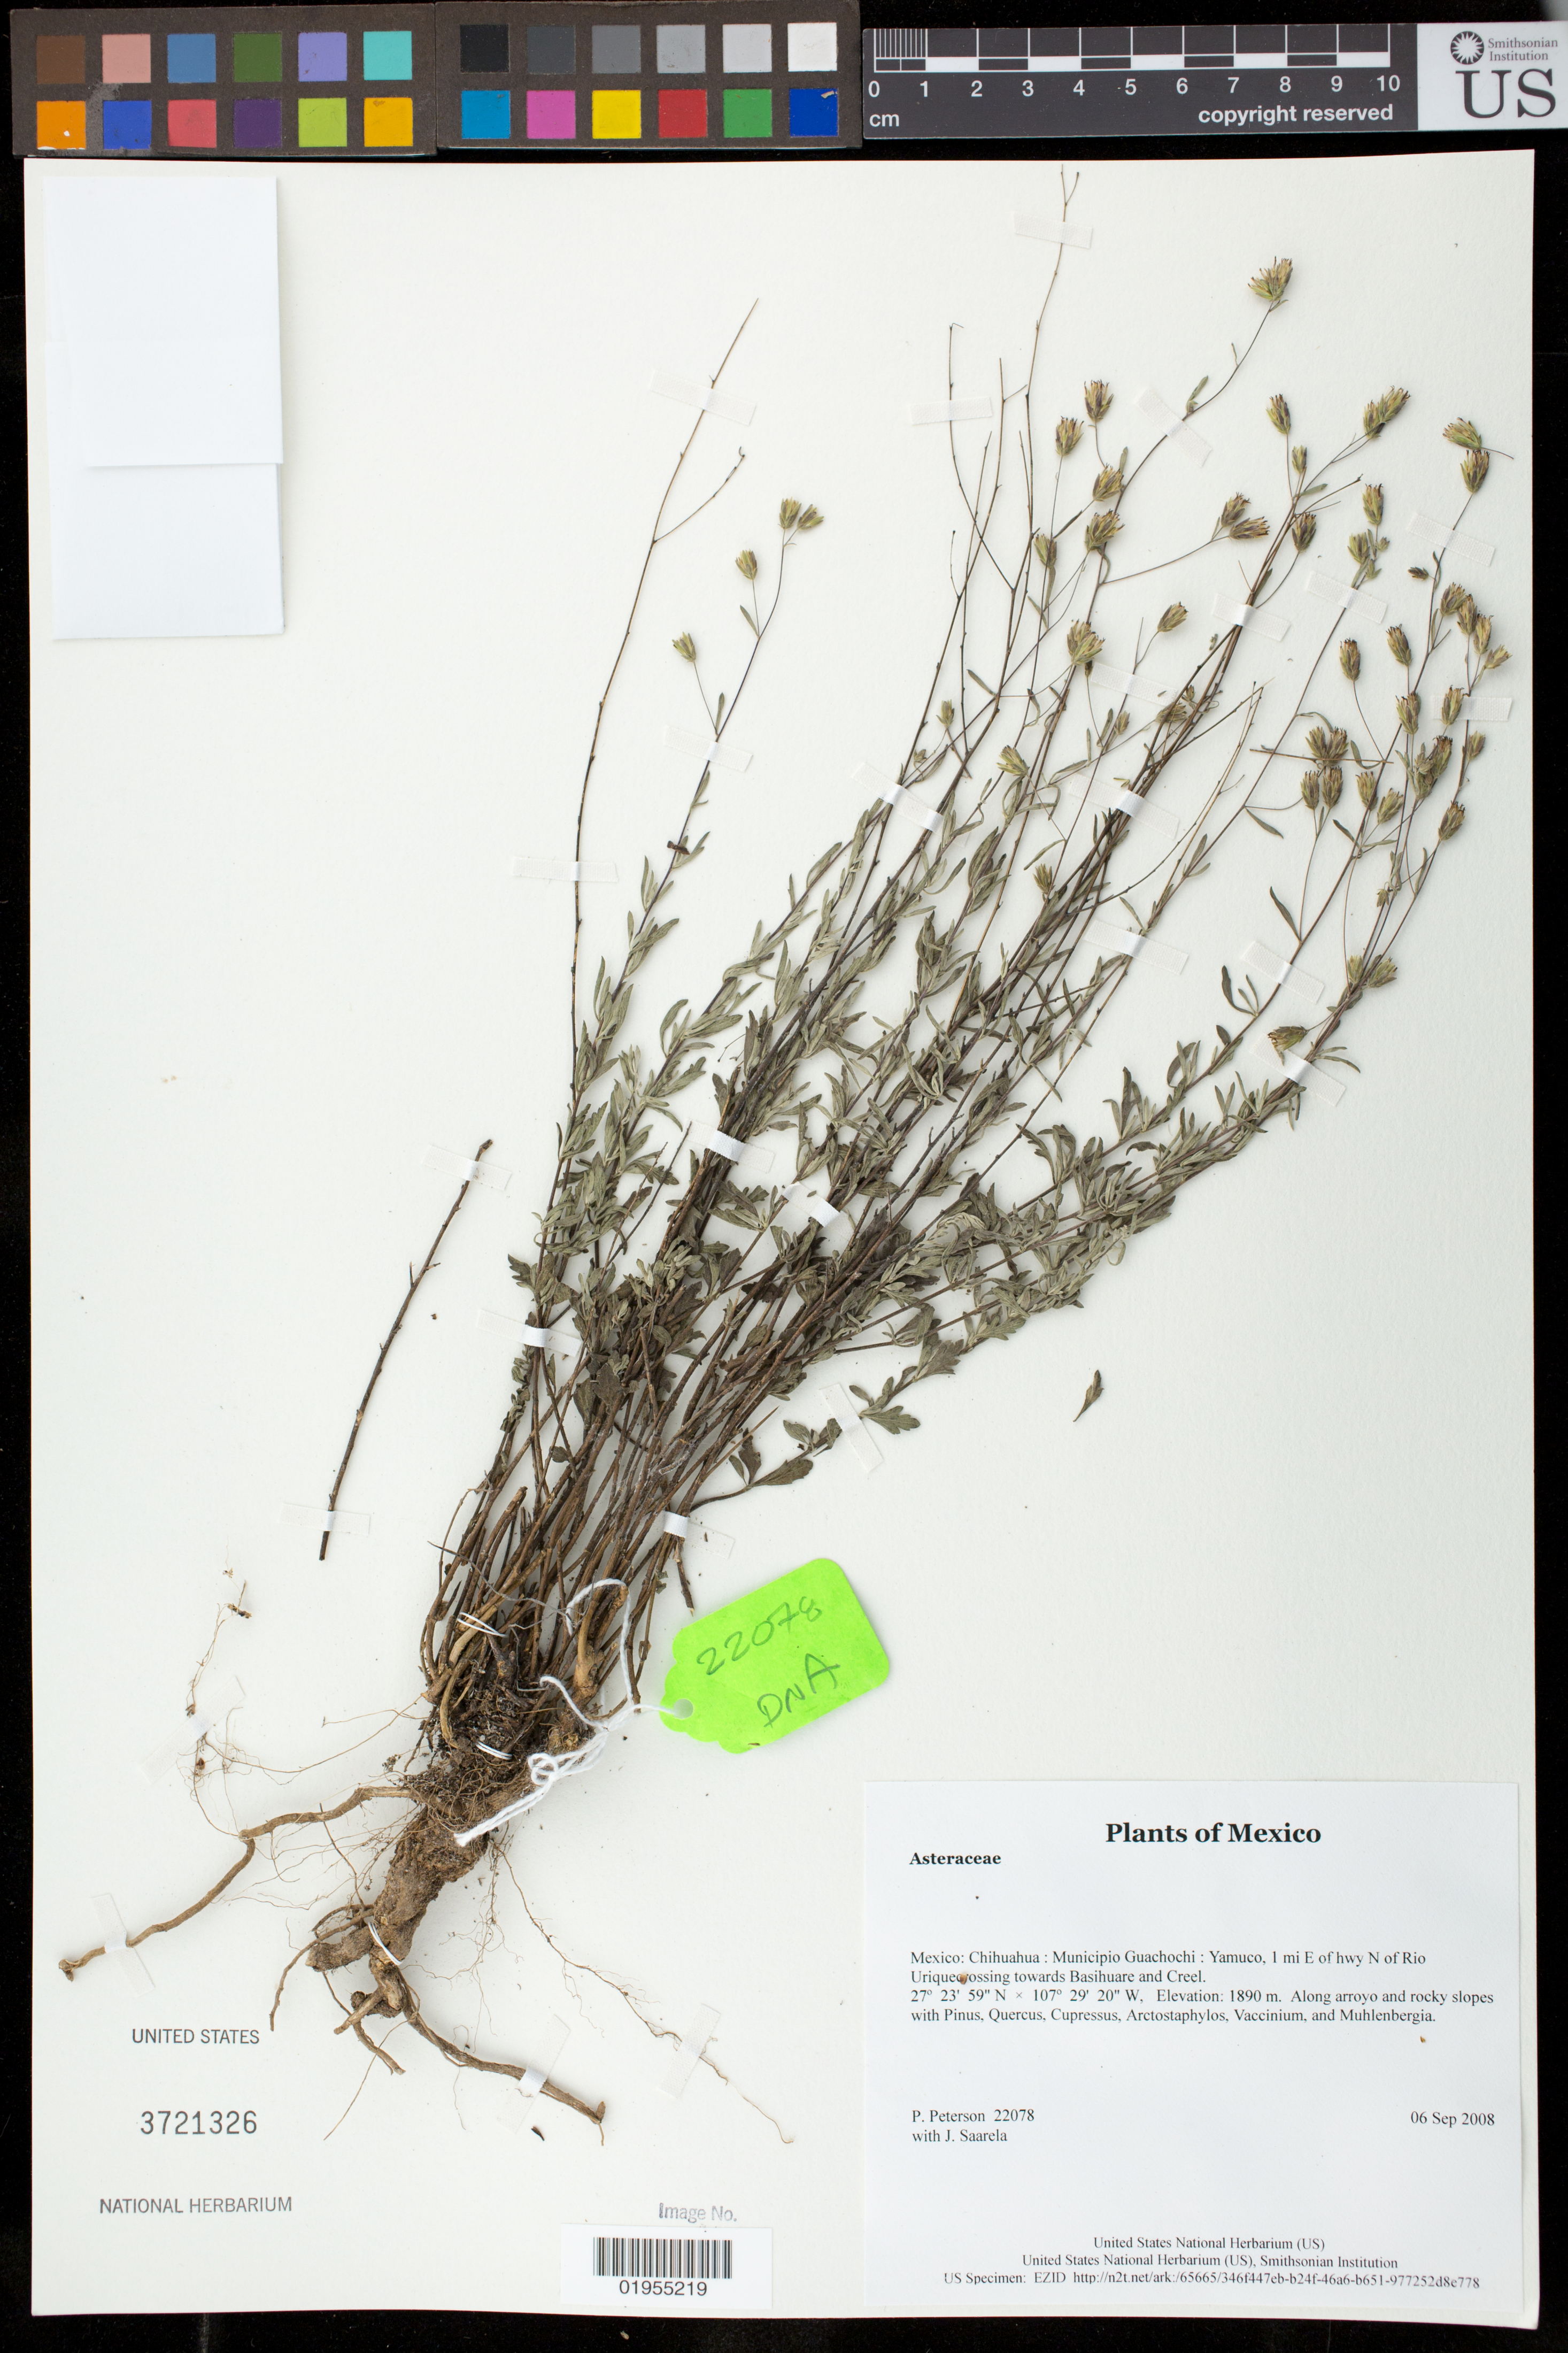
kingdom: Plantae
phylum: Tracheophyta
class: Magnoliopsida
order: Asterales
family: Asteraceae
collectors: P. M. Peterson & J. Saarela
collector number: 22078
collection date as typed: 06 Sep 2008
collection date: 2008-09-06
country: Mexico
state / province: Chihuahua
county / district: Municipio Guachochi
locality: Yamuco, 1 mi E of hwy N of Rio Uriquecrossing towards Basihuare and Creel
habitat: Along arroyo and rocky slopes with Pinus, Quercus, Cupressus, Arctostaphylos, Vaccinium, and Muhlenbergia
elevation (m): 1890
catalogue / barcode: US 3721326